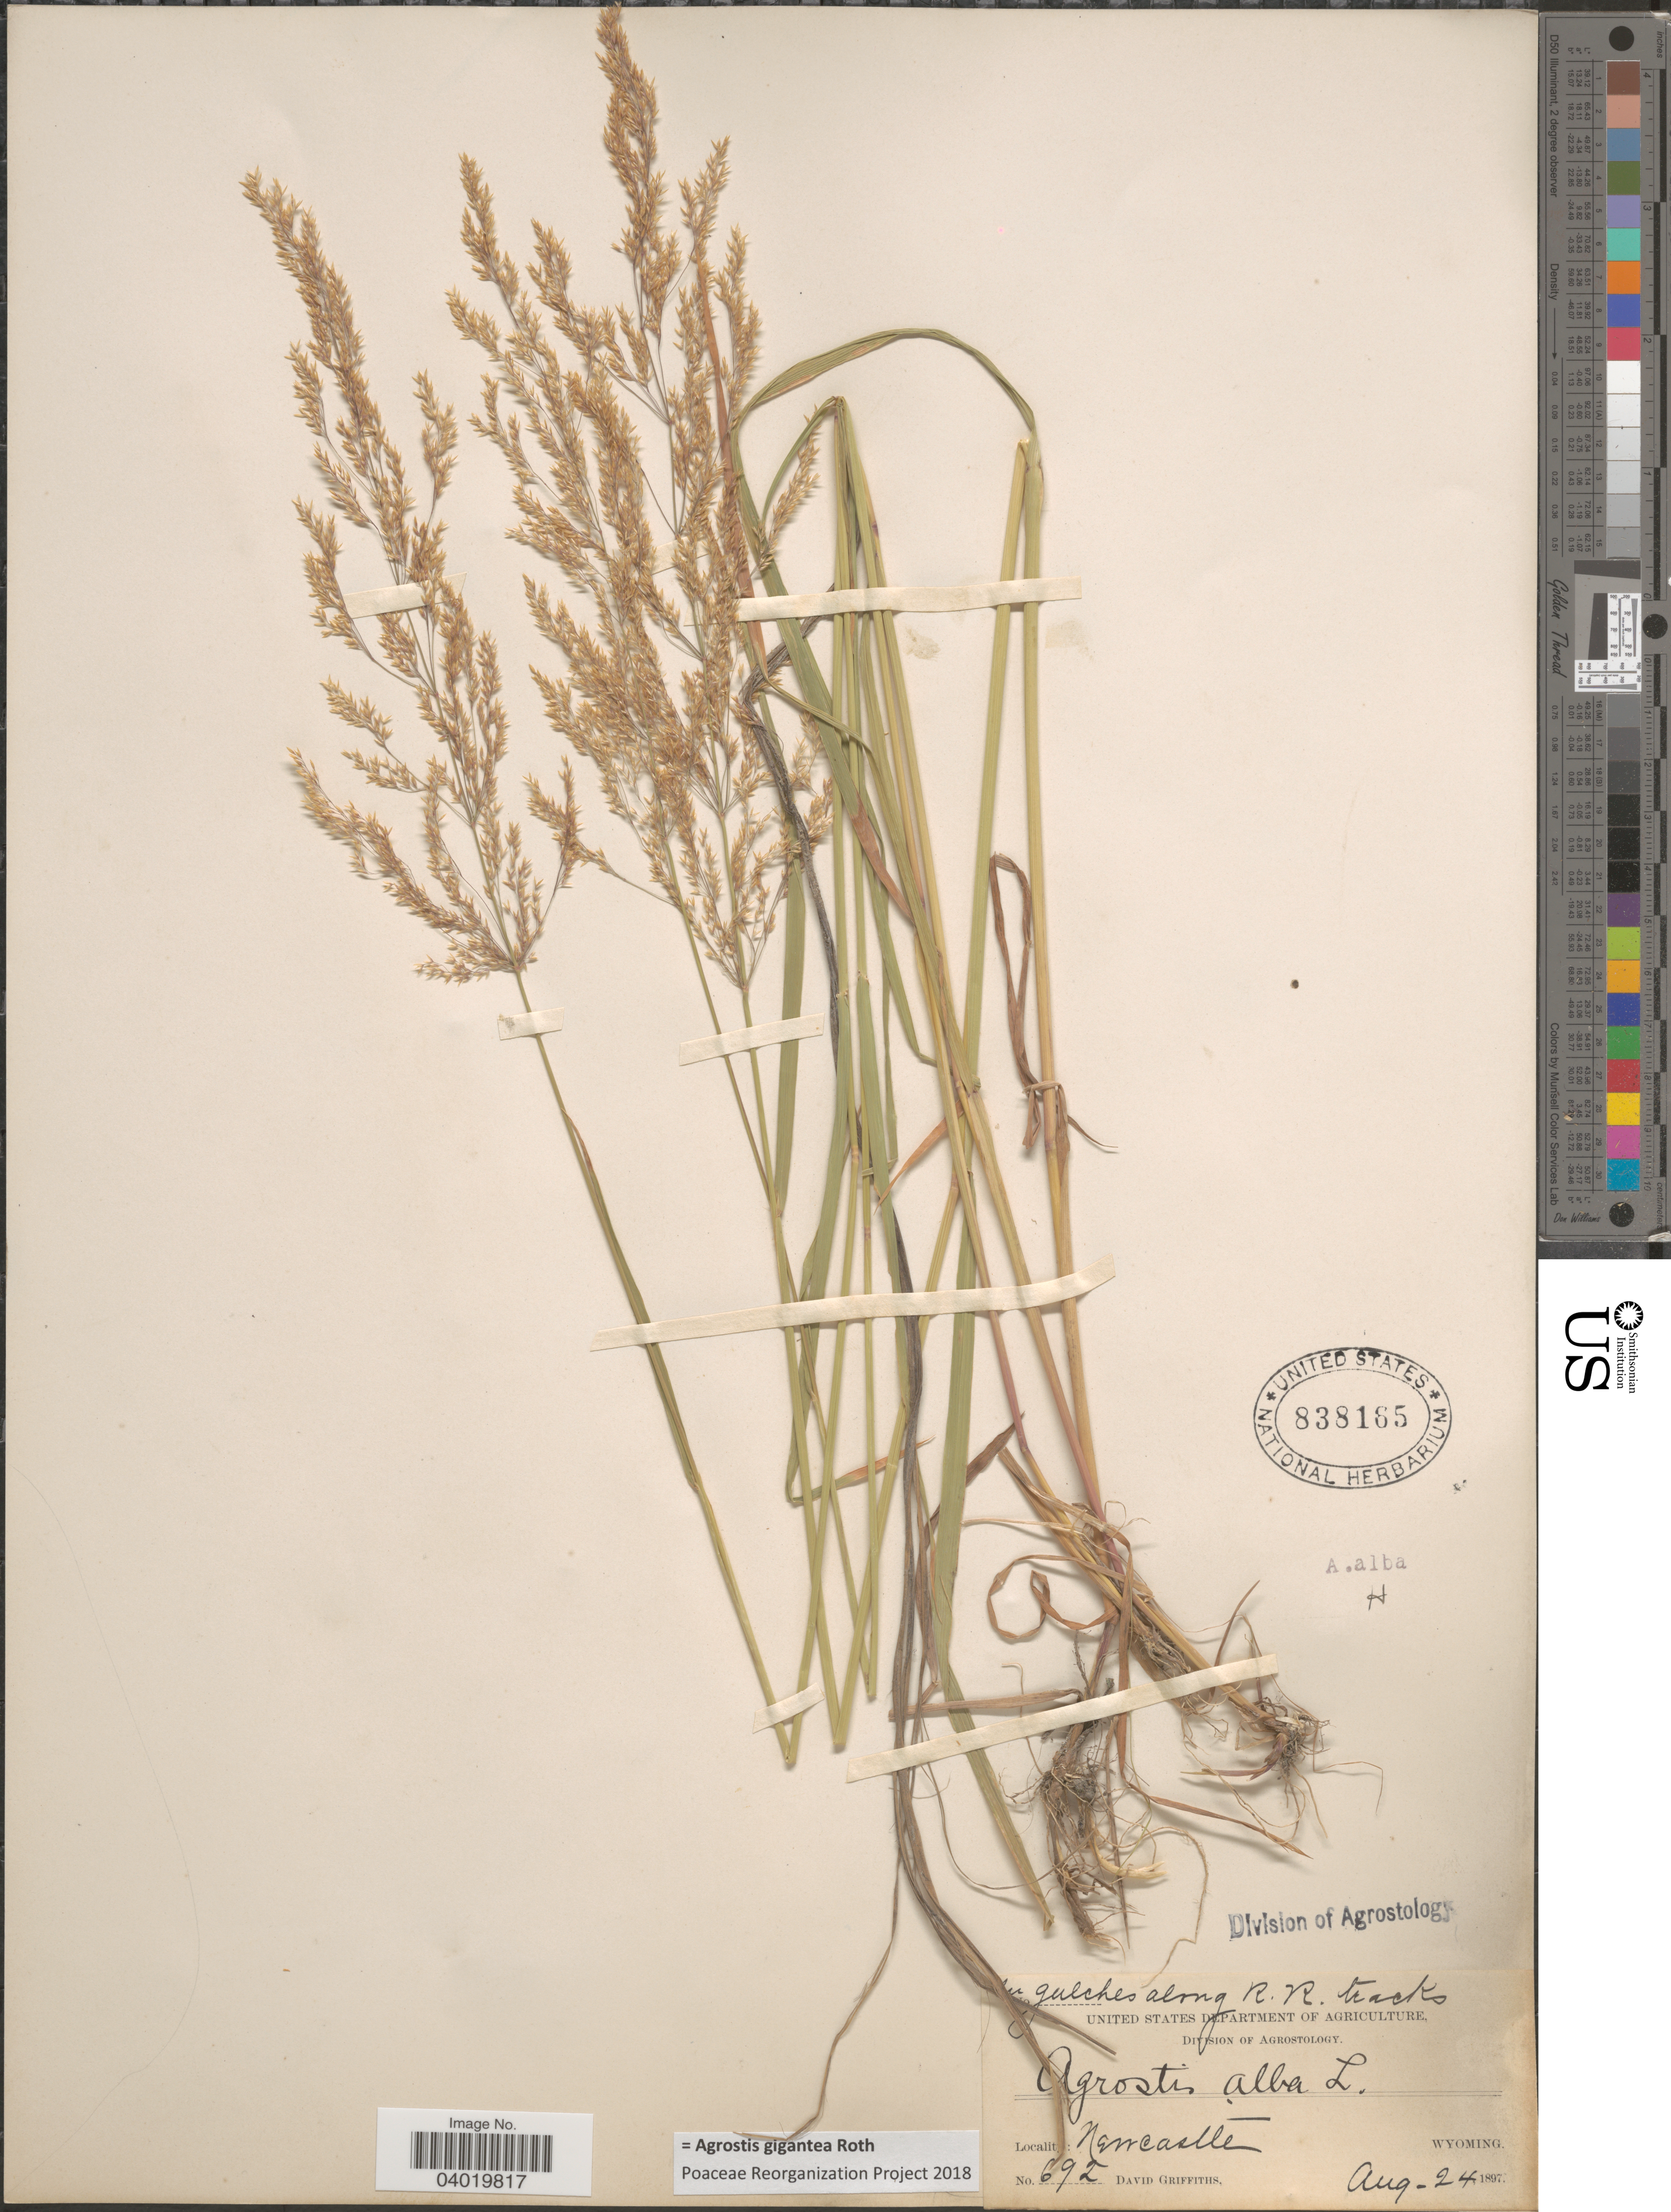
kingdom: Plantae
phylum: Tracheophyta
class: Liliopsida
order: Poales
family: Poaceae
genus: Agrostis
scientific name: Agrostis gigantea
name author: Roth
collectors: D. Griffiths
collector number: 692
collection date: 1897-08-24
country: United States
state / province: Wyoming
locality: In gulches along R.R. tracks. Newcastle.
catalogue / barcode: US 838165